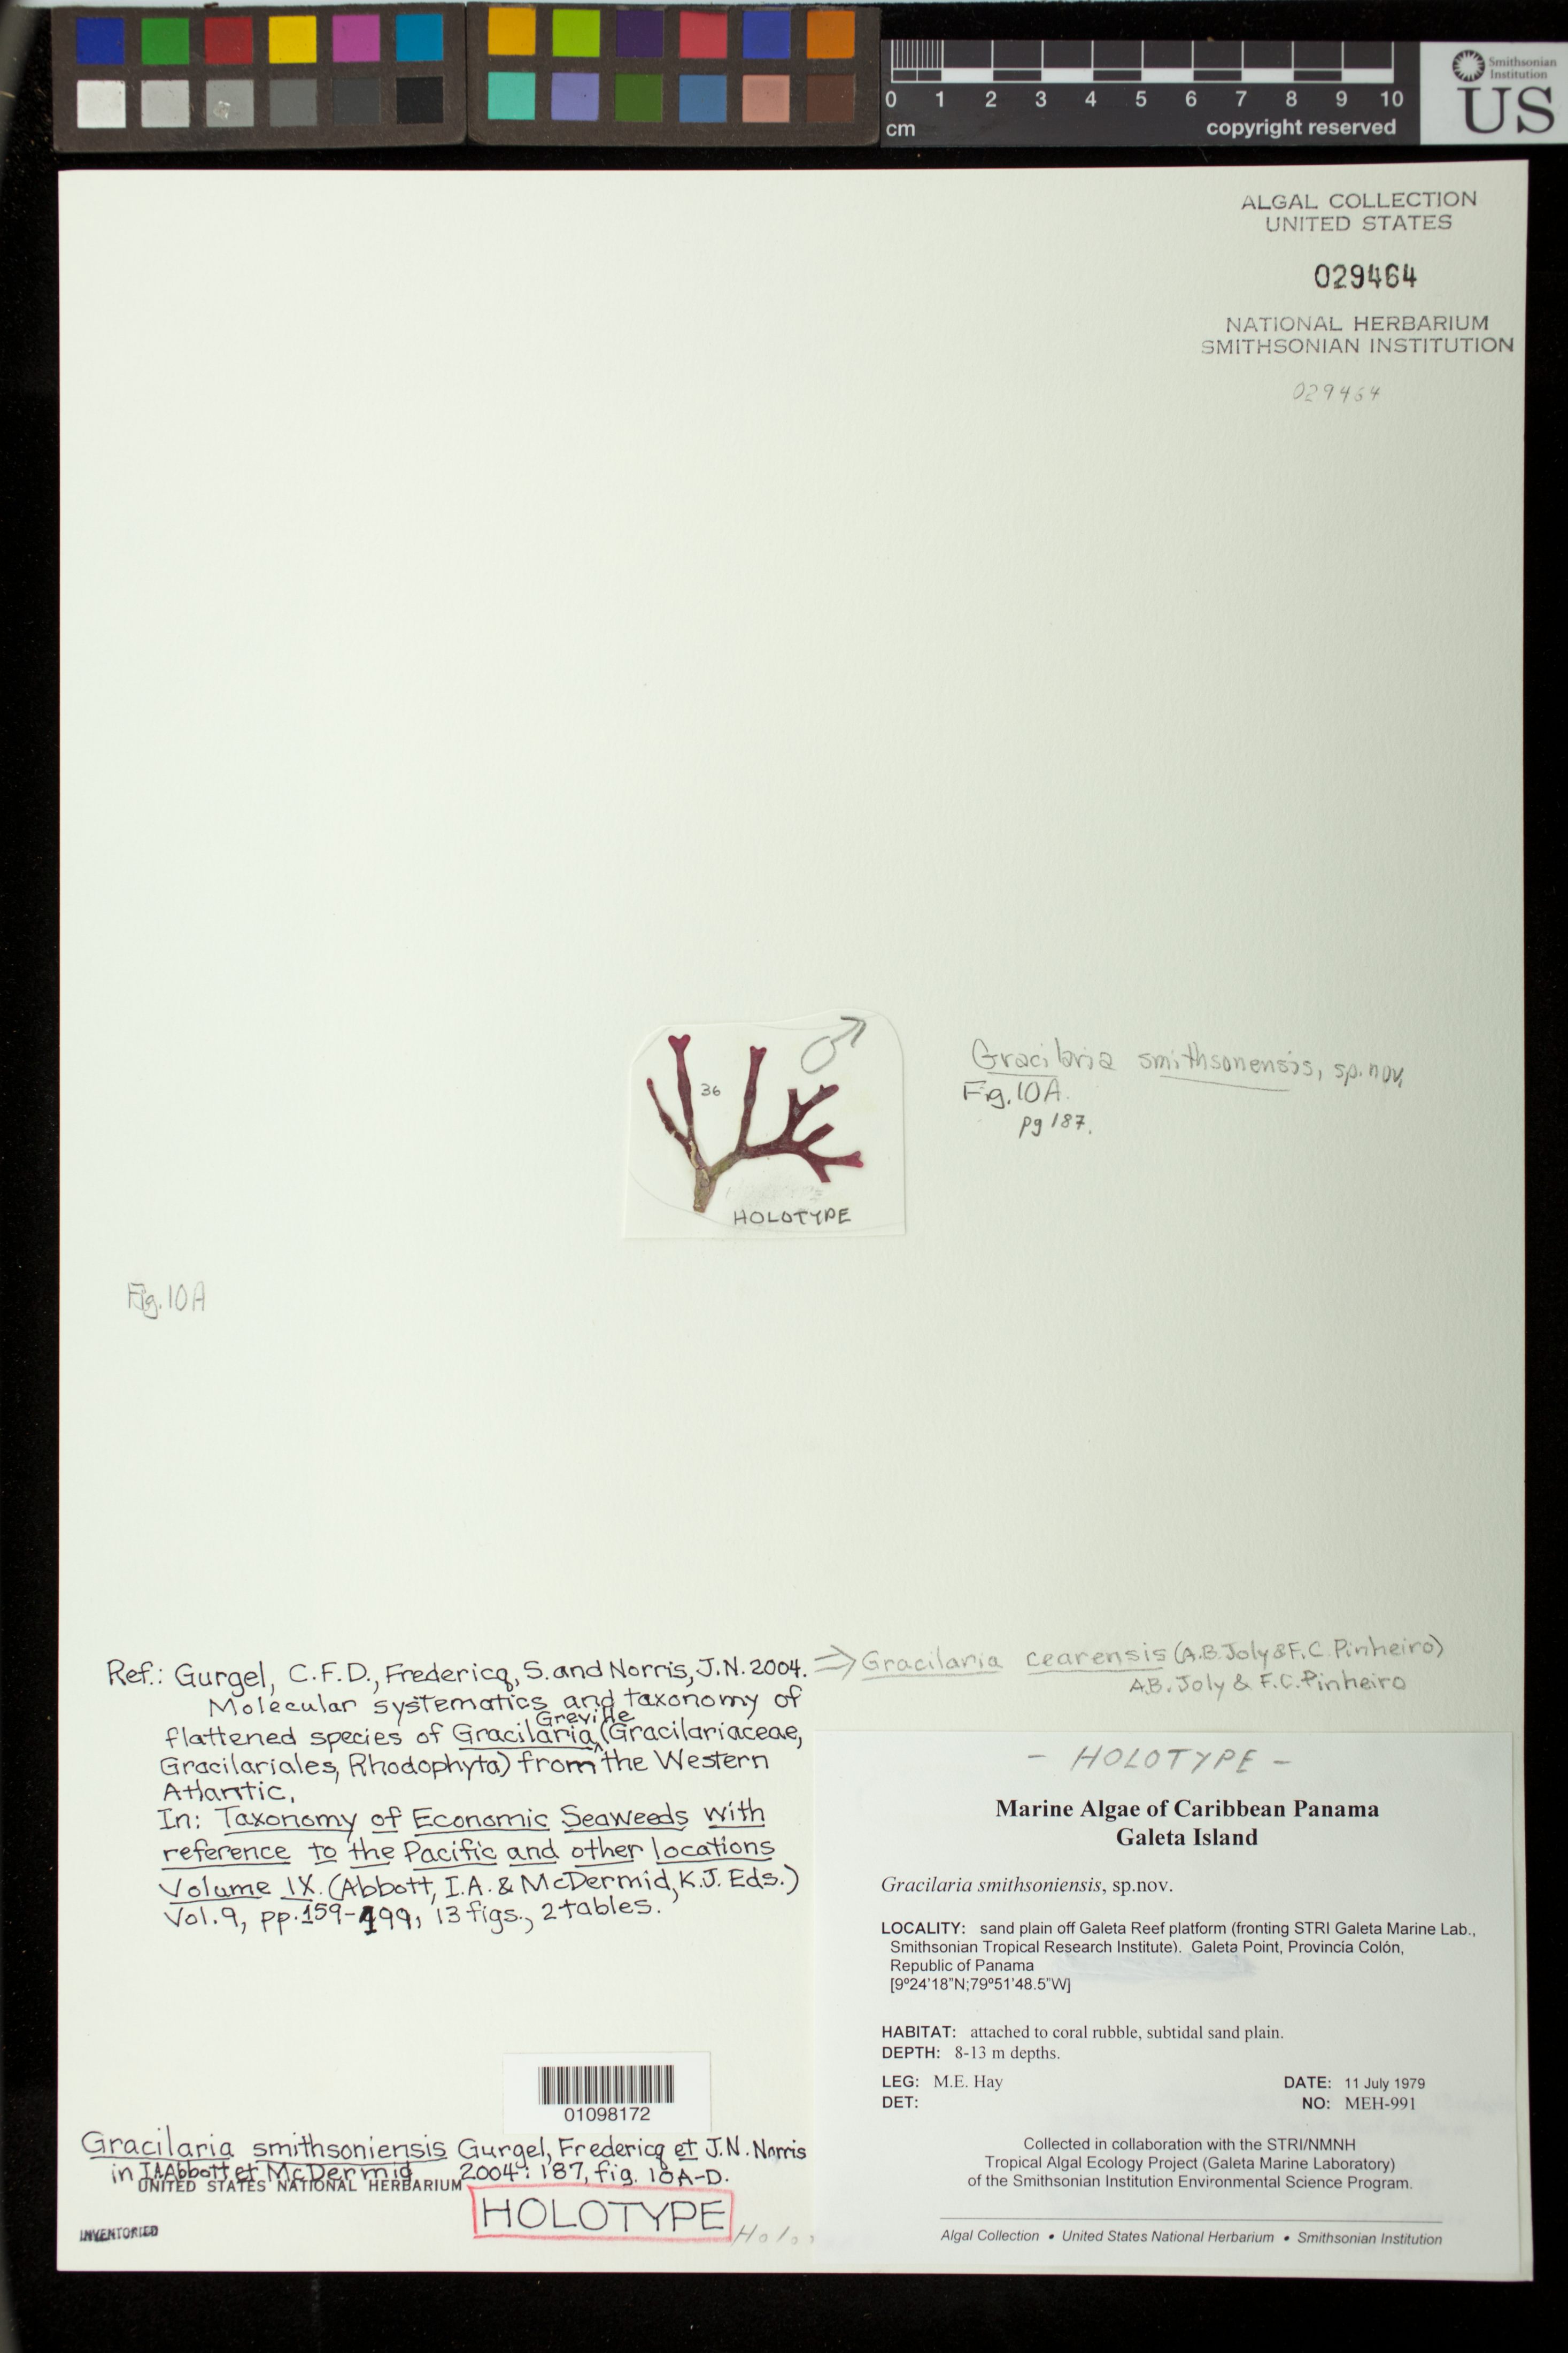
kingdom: Plantae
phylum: Rhodophyta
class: Florideophyceae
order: Gracilariales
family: Gracilariaceae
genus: Gracilaria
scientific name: Gracilaria smithsoniensis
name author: Gurgel et al. in I.A. Abbott & McDermid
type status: Holotype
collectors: M. E. Hay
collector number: MEH-991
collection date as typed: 11 Jul 1979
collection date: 1979-07-11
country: Panama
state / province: Colón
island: Galeta Island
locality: Galeta Point, sand plain off Galeta reef platform (fronting Galeta Marine Laboratory, Smithsonian Tropical Research Institute).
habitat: Attached to coral rubble, subtidal sand plain, depth 8-13 m.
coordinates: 9 24'18"N, 79 51'48.5"W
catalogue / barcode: US 29464